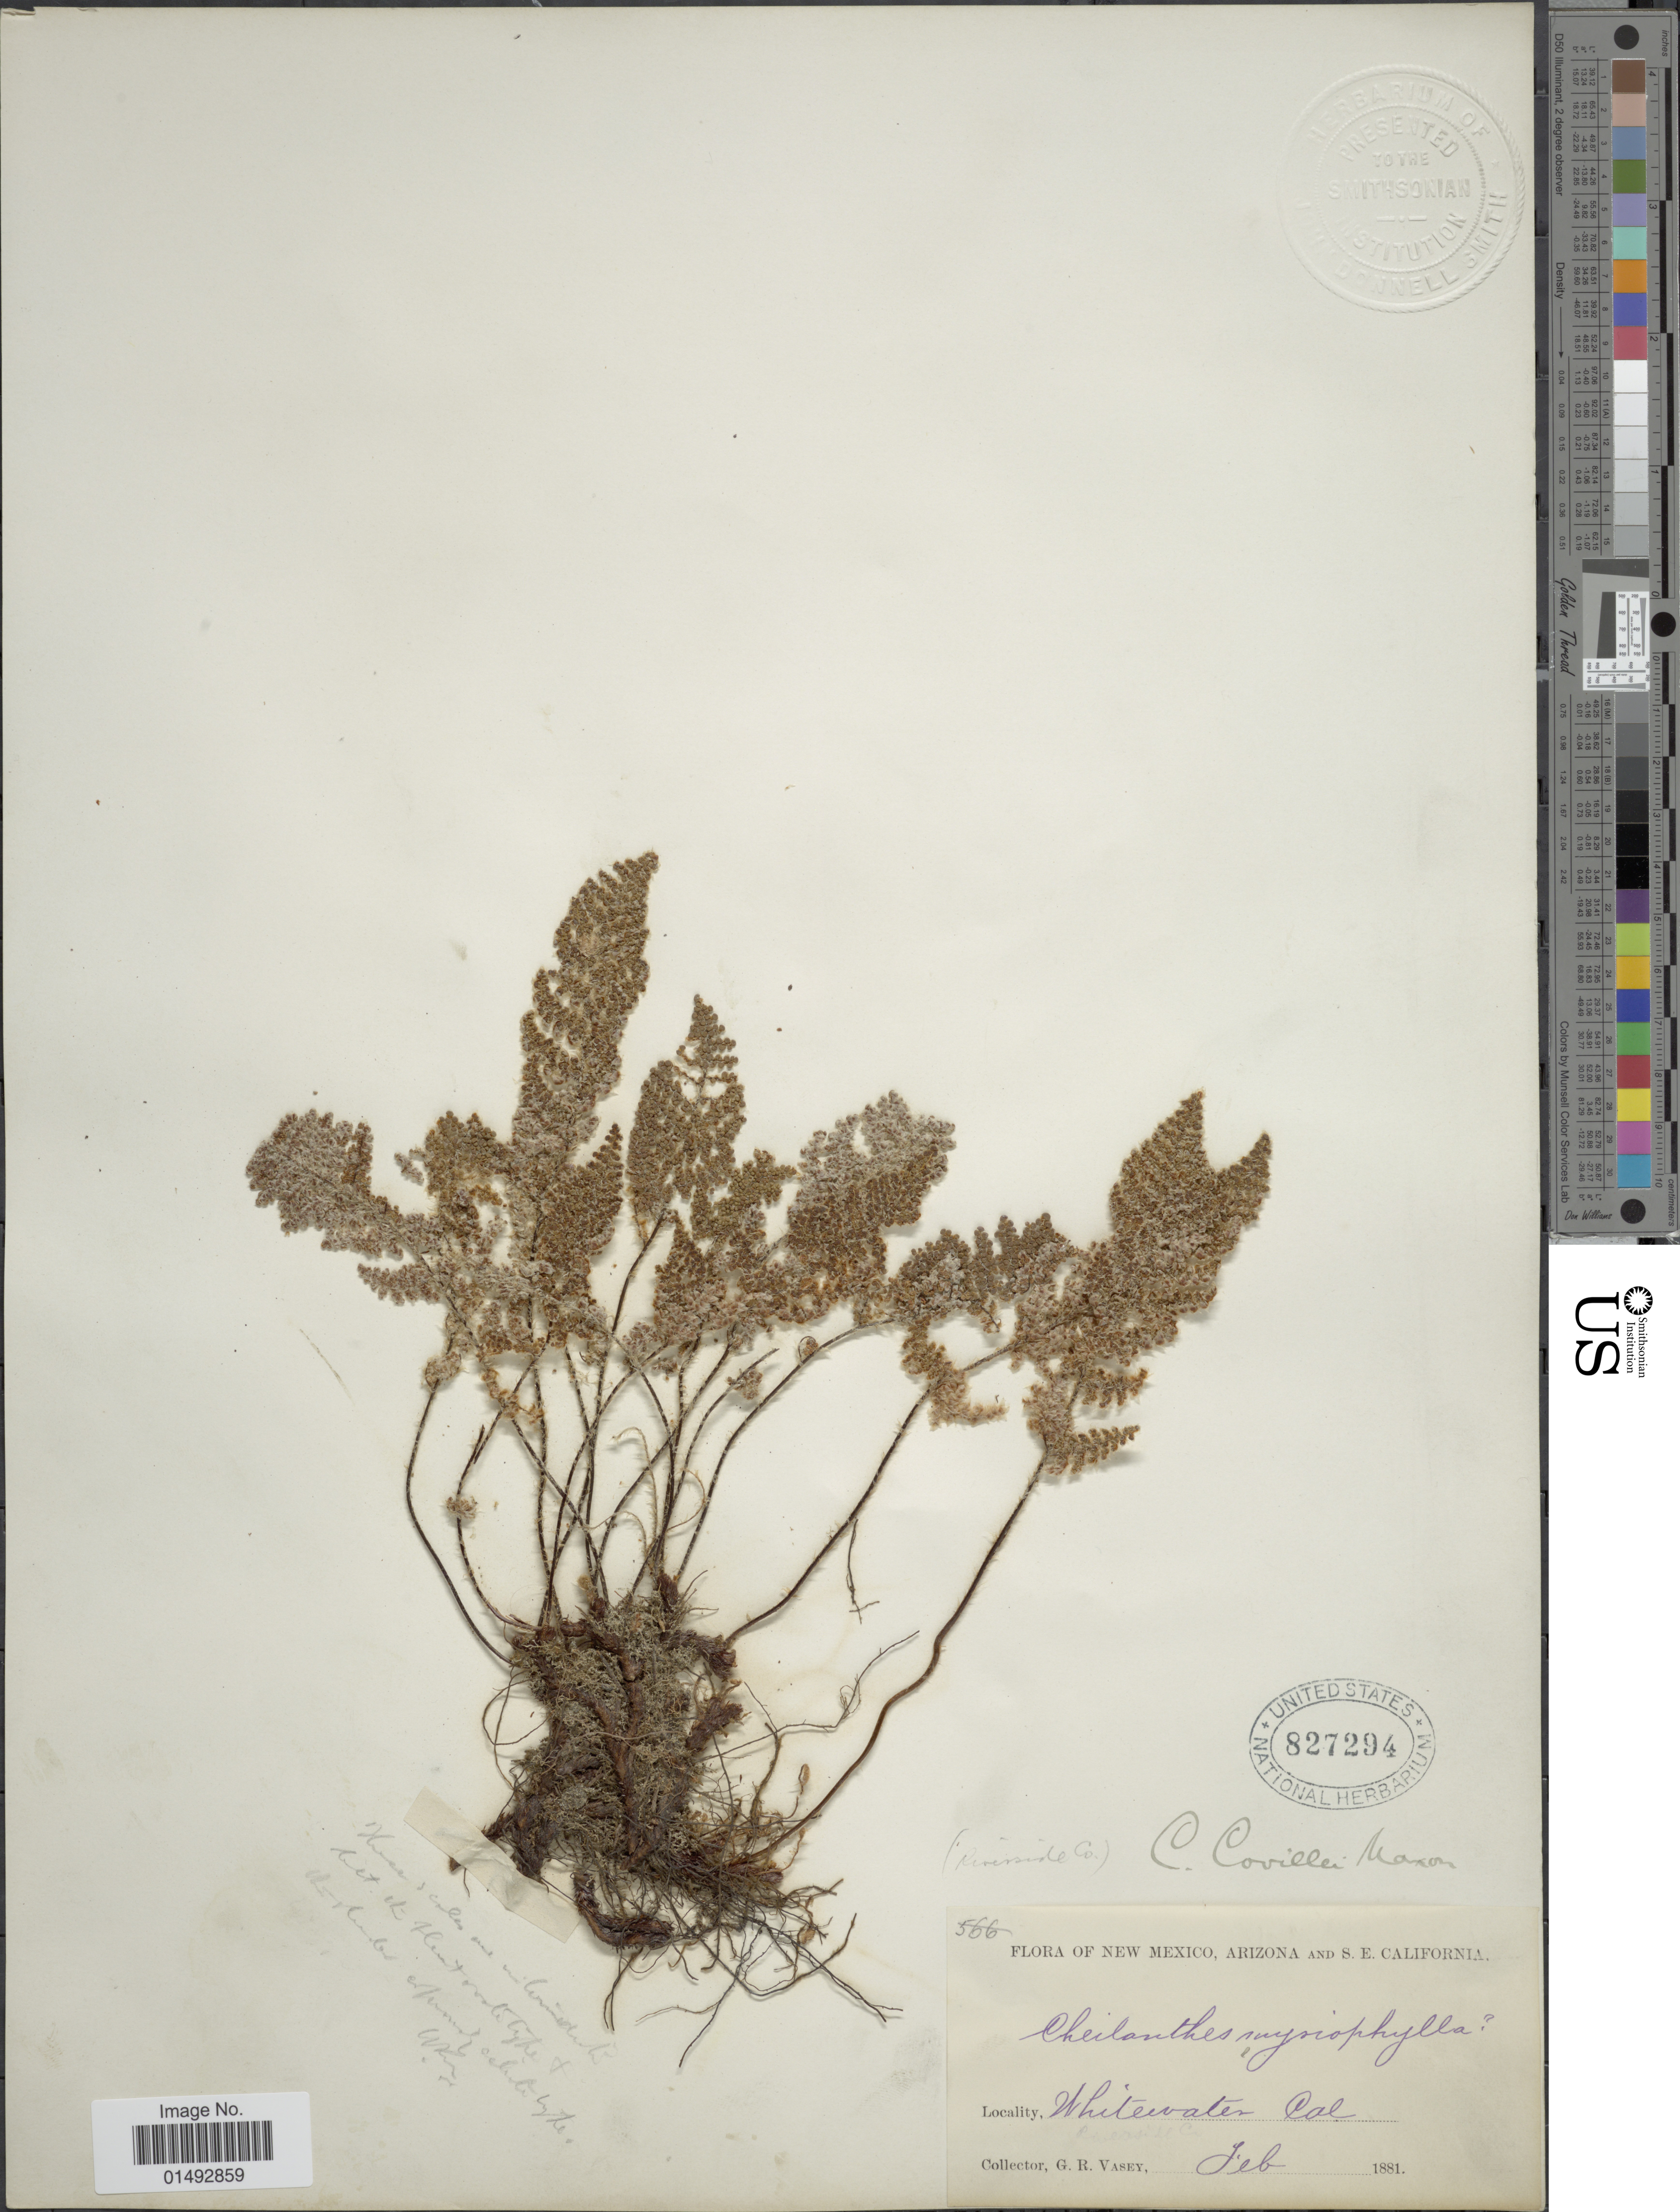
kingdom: Plantae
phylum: Tracheophyta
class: Polypodiopsida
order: Polypodiales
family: Pteridaceae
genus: Myriopteris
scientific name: Myriopteris covillei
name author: (Maxon) Á. Löve & D. Löve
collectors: G. R. Vasey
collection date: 1881-02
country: United States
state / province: California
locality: California,Whitewater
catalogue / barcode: US 827294